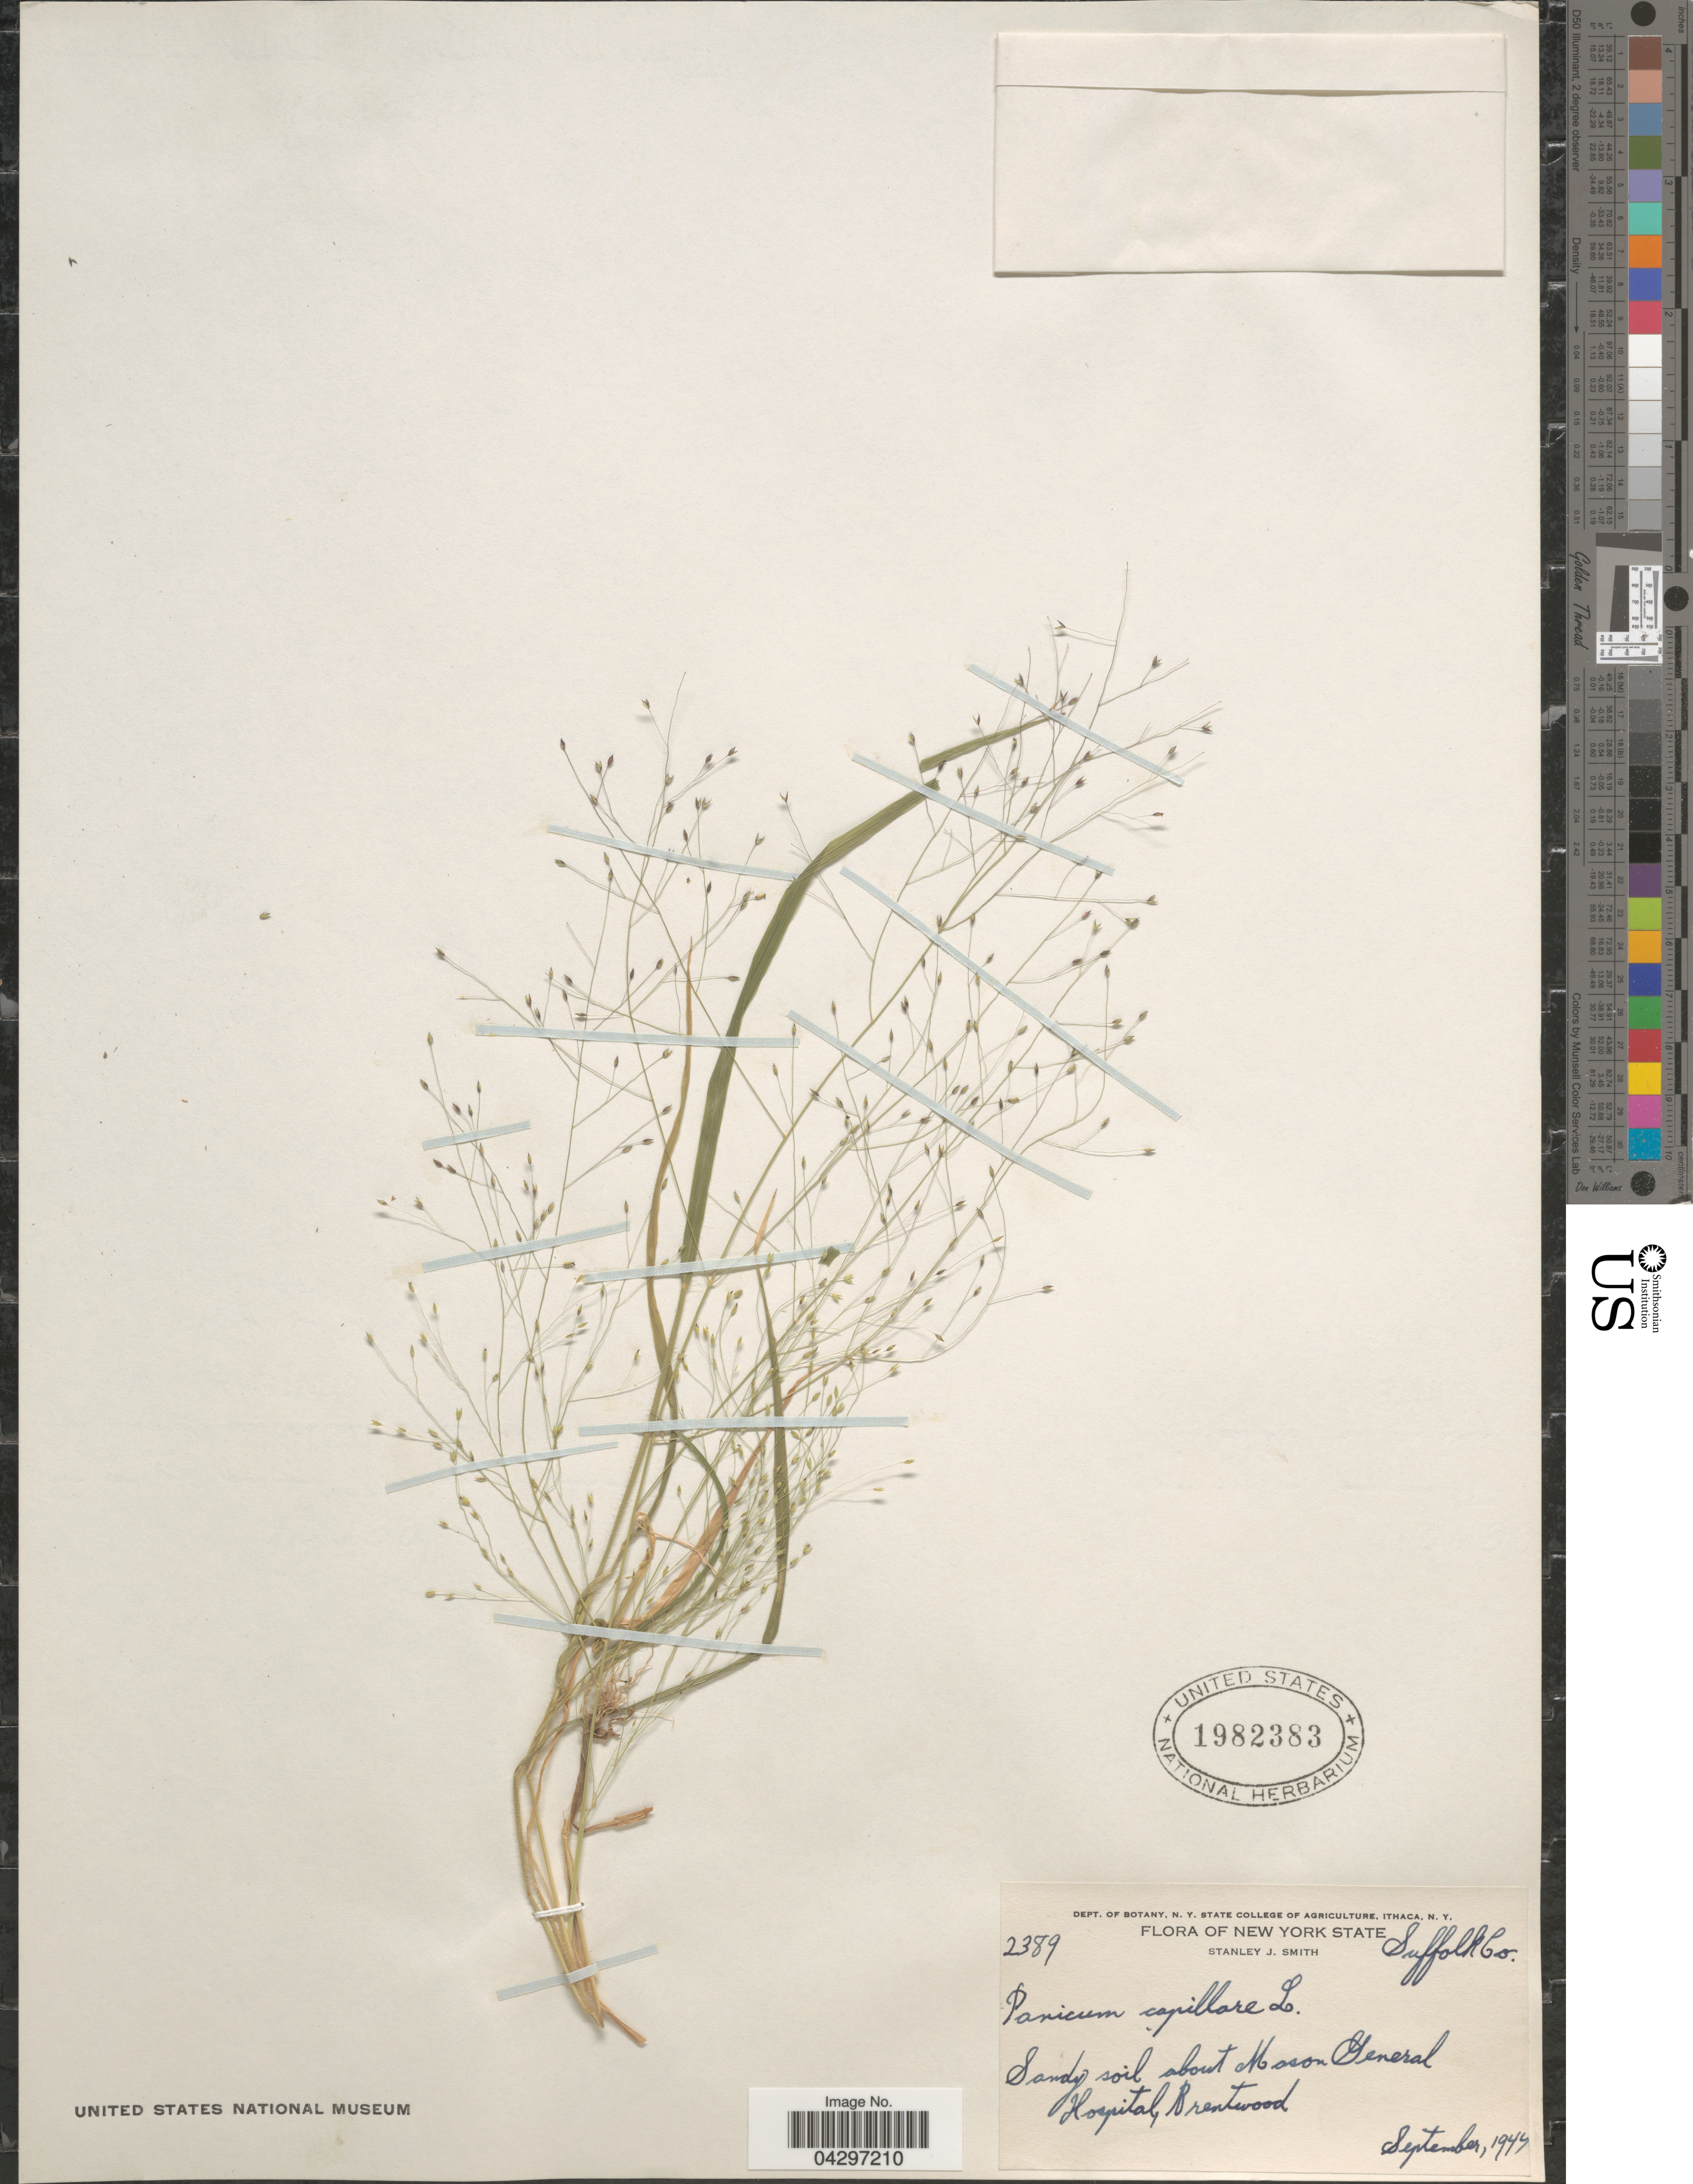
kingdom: Plantae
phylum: Tracheophyta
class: Liliopsida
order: Poales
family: Poaceae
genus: Panicum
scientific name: Panicum capillare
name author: L.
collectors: S. Smith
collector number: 2389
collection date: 1947-09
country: United States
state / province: New York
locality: Sandy soil about Mason General Hospital, Brentwood.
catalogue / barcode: US 1982383